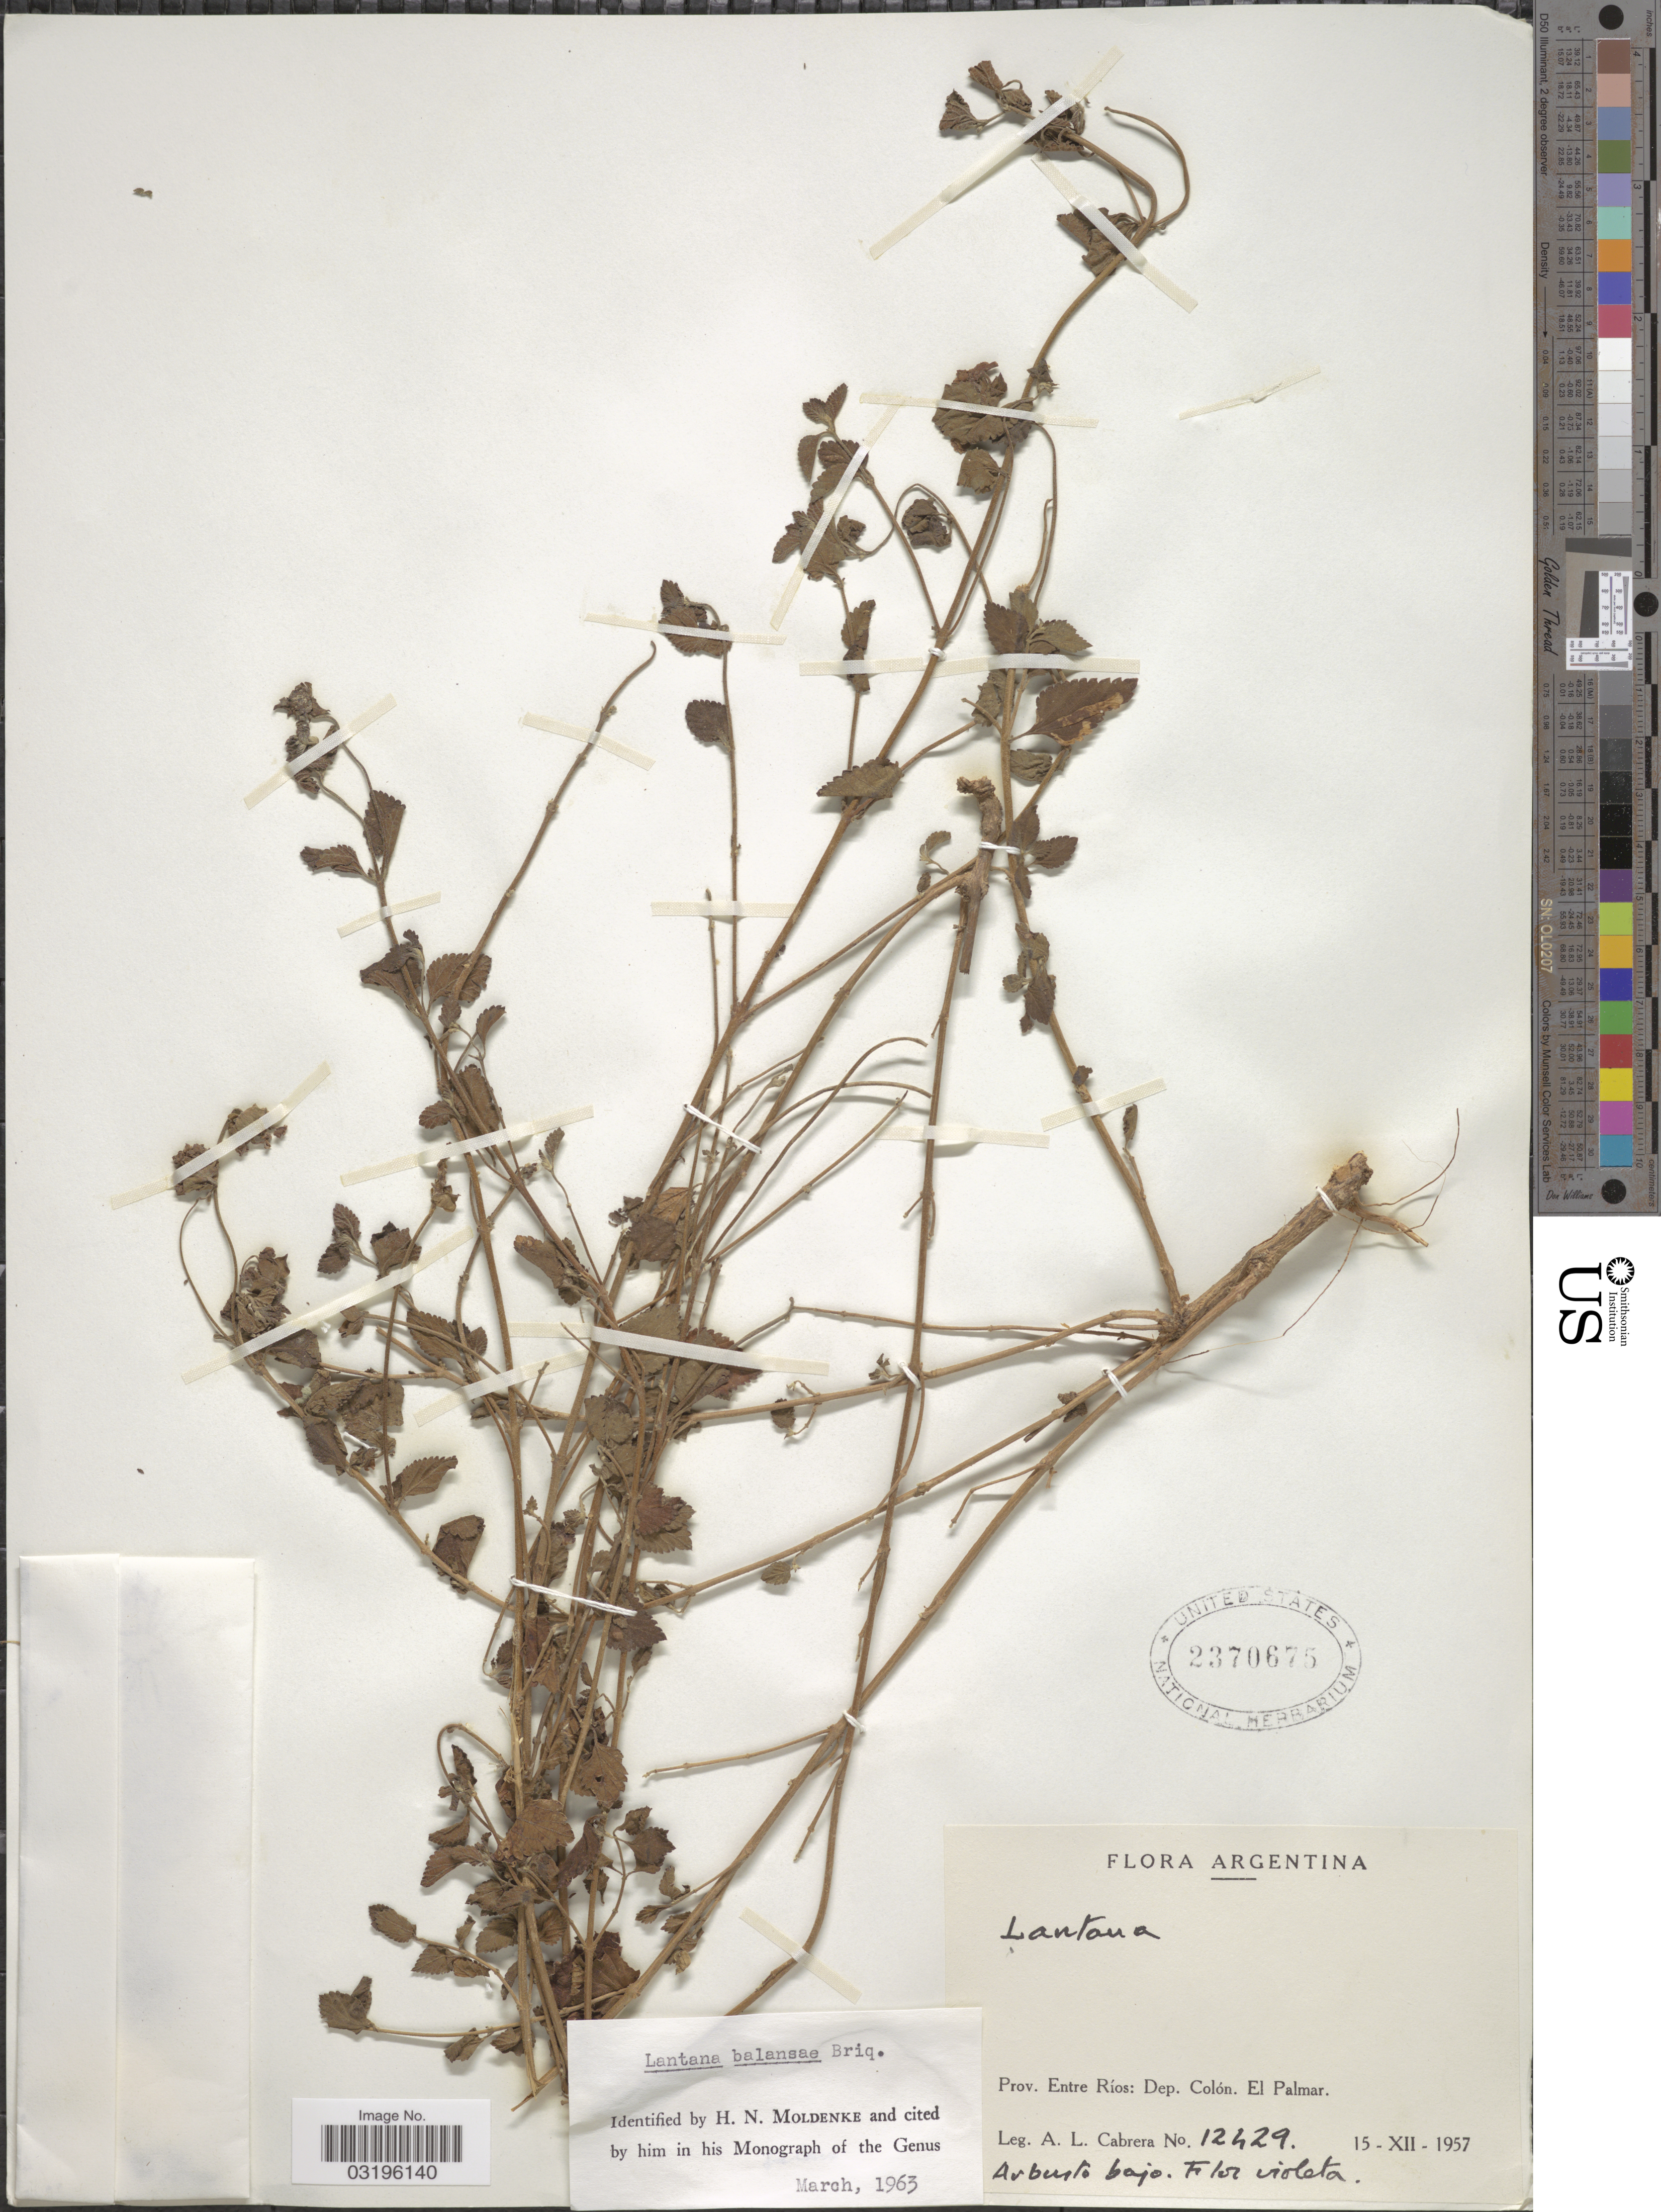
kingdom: Plantae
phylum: Tracheophyta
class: Magnoliopsida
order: Lamiales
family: Verbenaceae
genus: Lantana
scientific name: Lantana balansae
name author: Briq.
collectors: A. L. Cabrera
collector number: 12429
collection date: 1957-12-15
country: Argentina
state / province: Entre Rios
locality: Dep. Colón. El Palmar.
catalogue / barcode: US 2370675